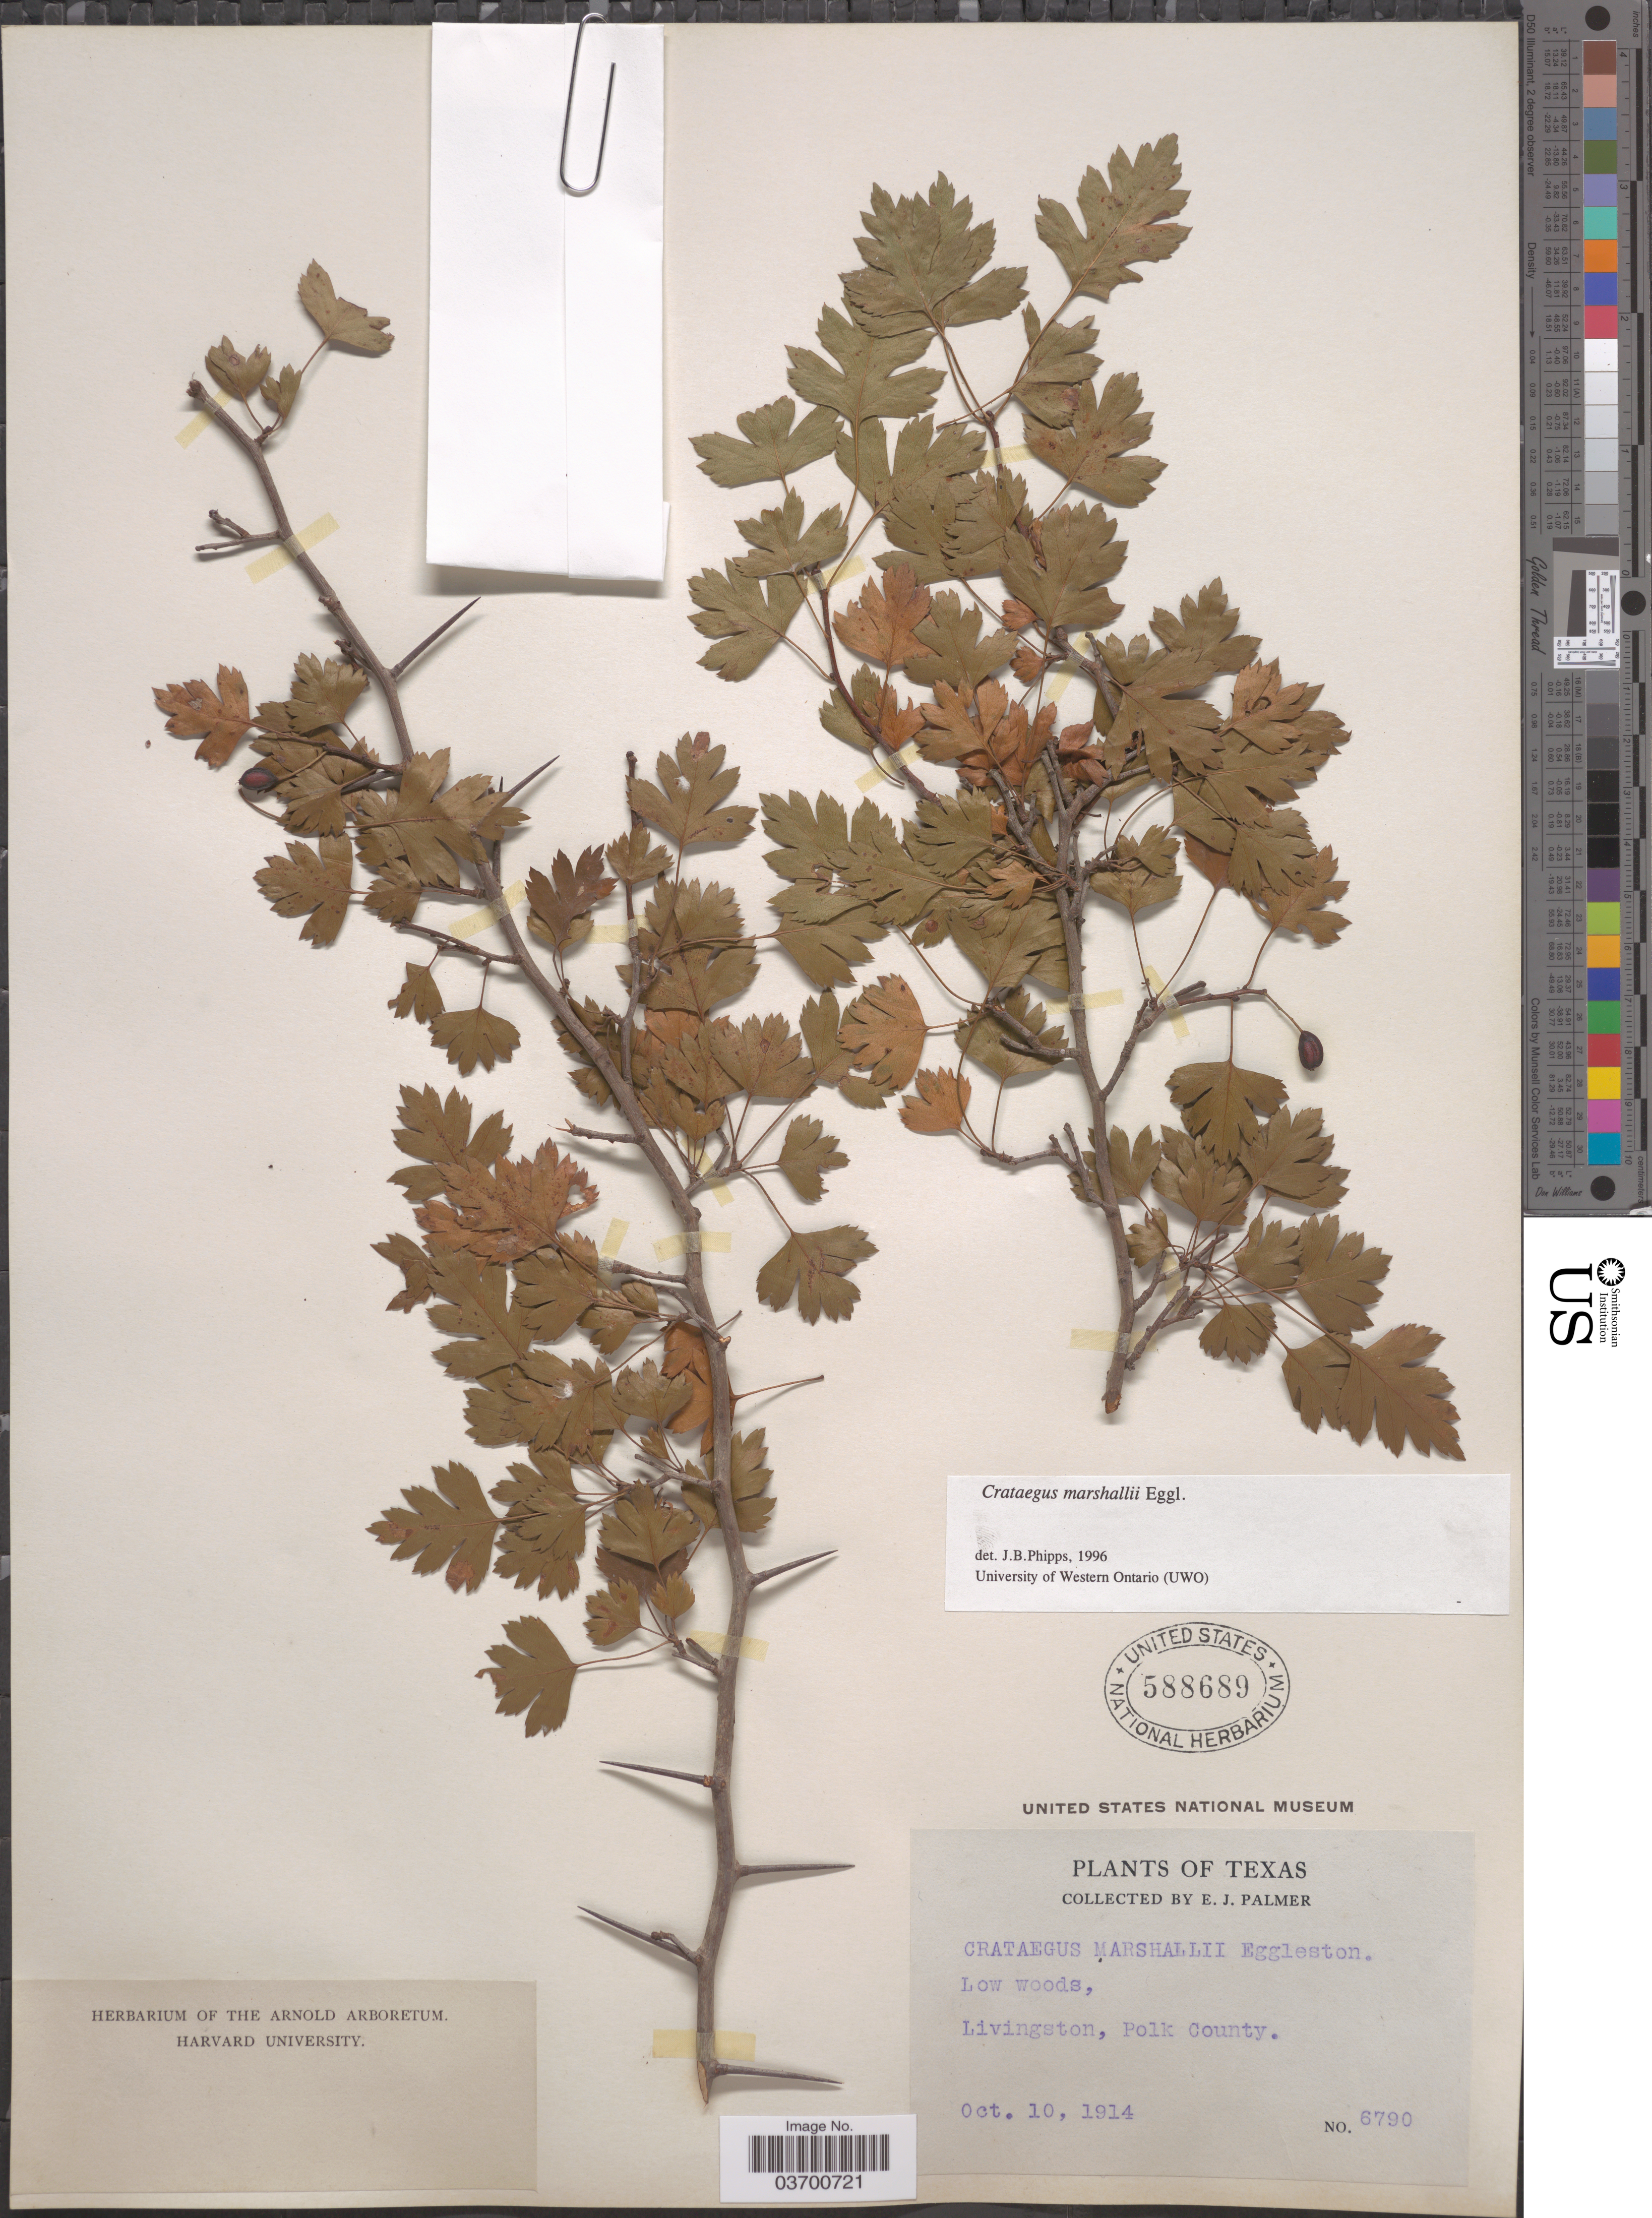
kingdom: Plantae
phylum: Tracheophyta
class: Magnoliopsida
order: Rosales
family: Rosaceae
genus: Crataegus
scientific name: Crataegus marshallii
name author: Eggl.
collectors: E. J. Palmer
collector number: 6790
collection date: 1914-10-10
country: United States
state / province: Texas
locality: Livingston, Polk County.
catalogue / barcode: US 588689